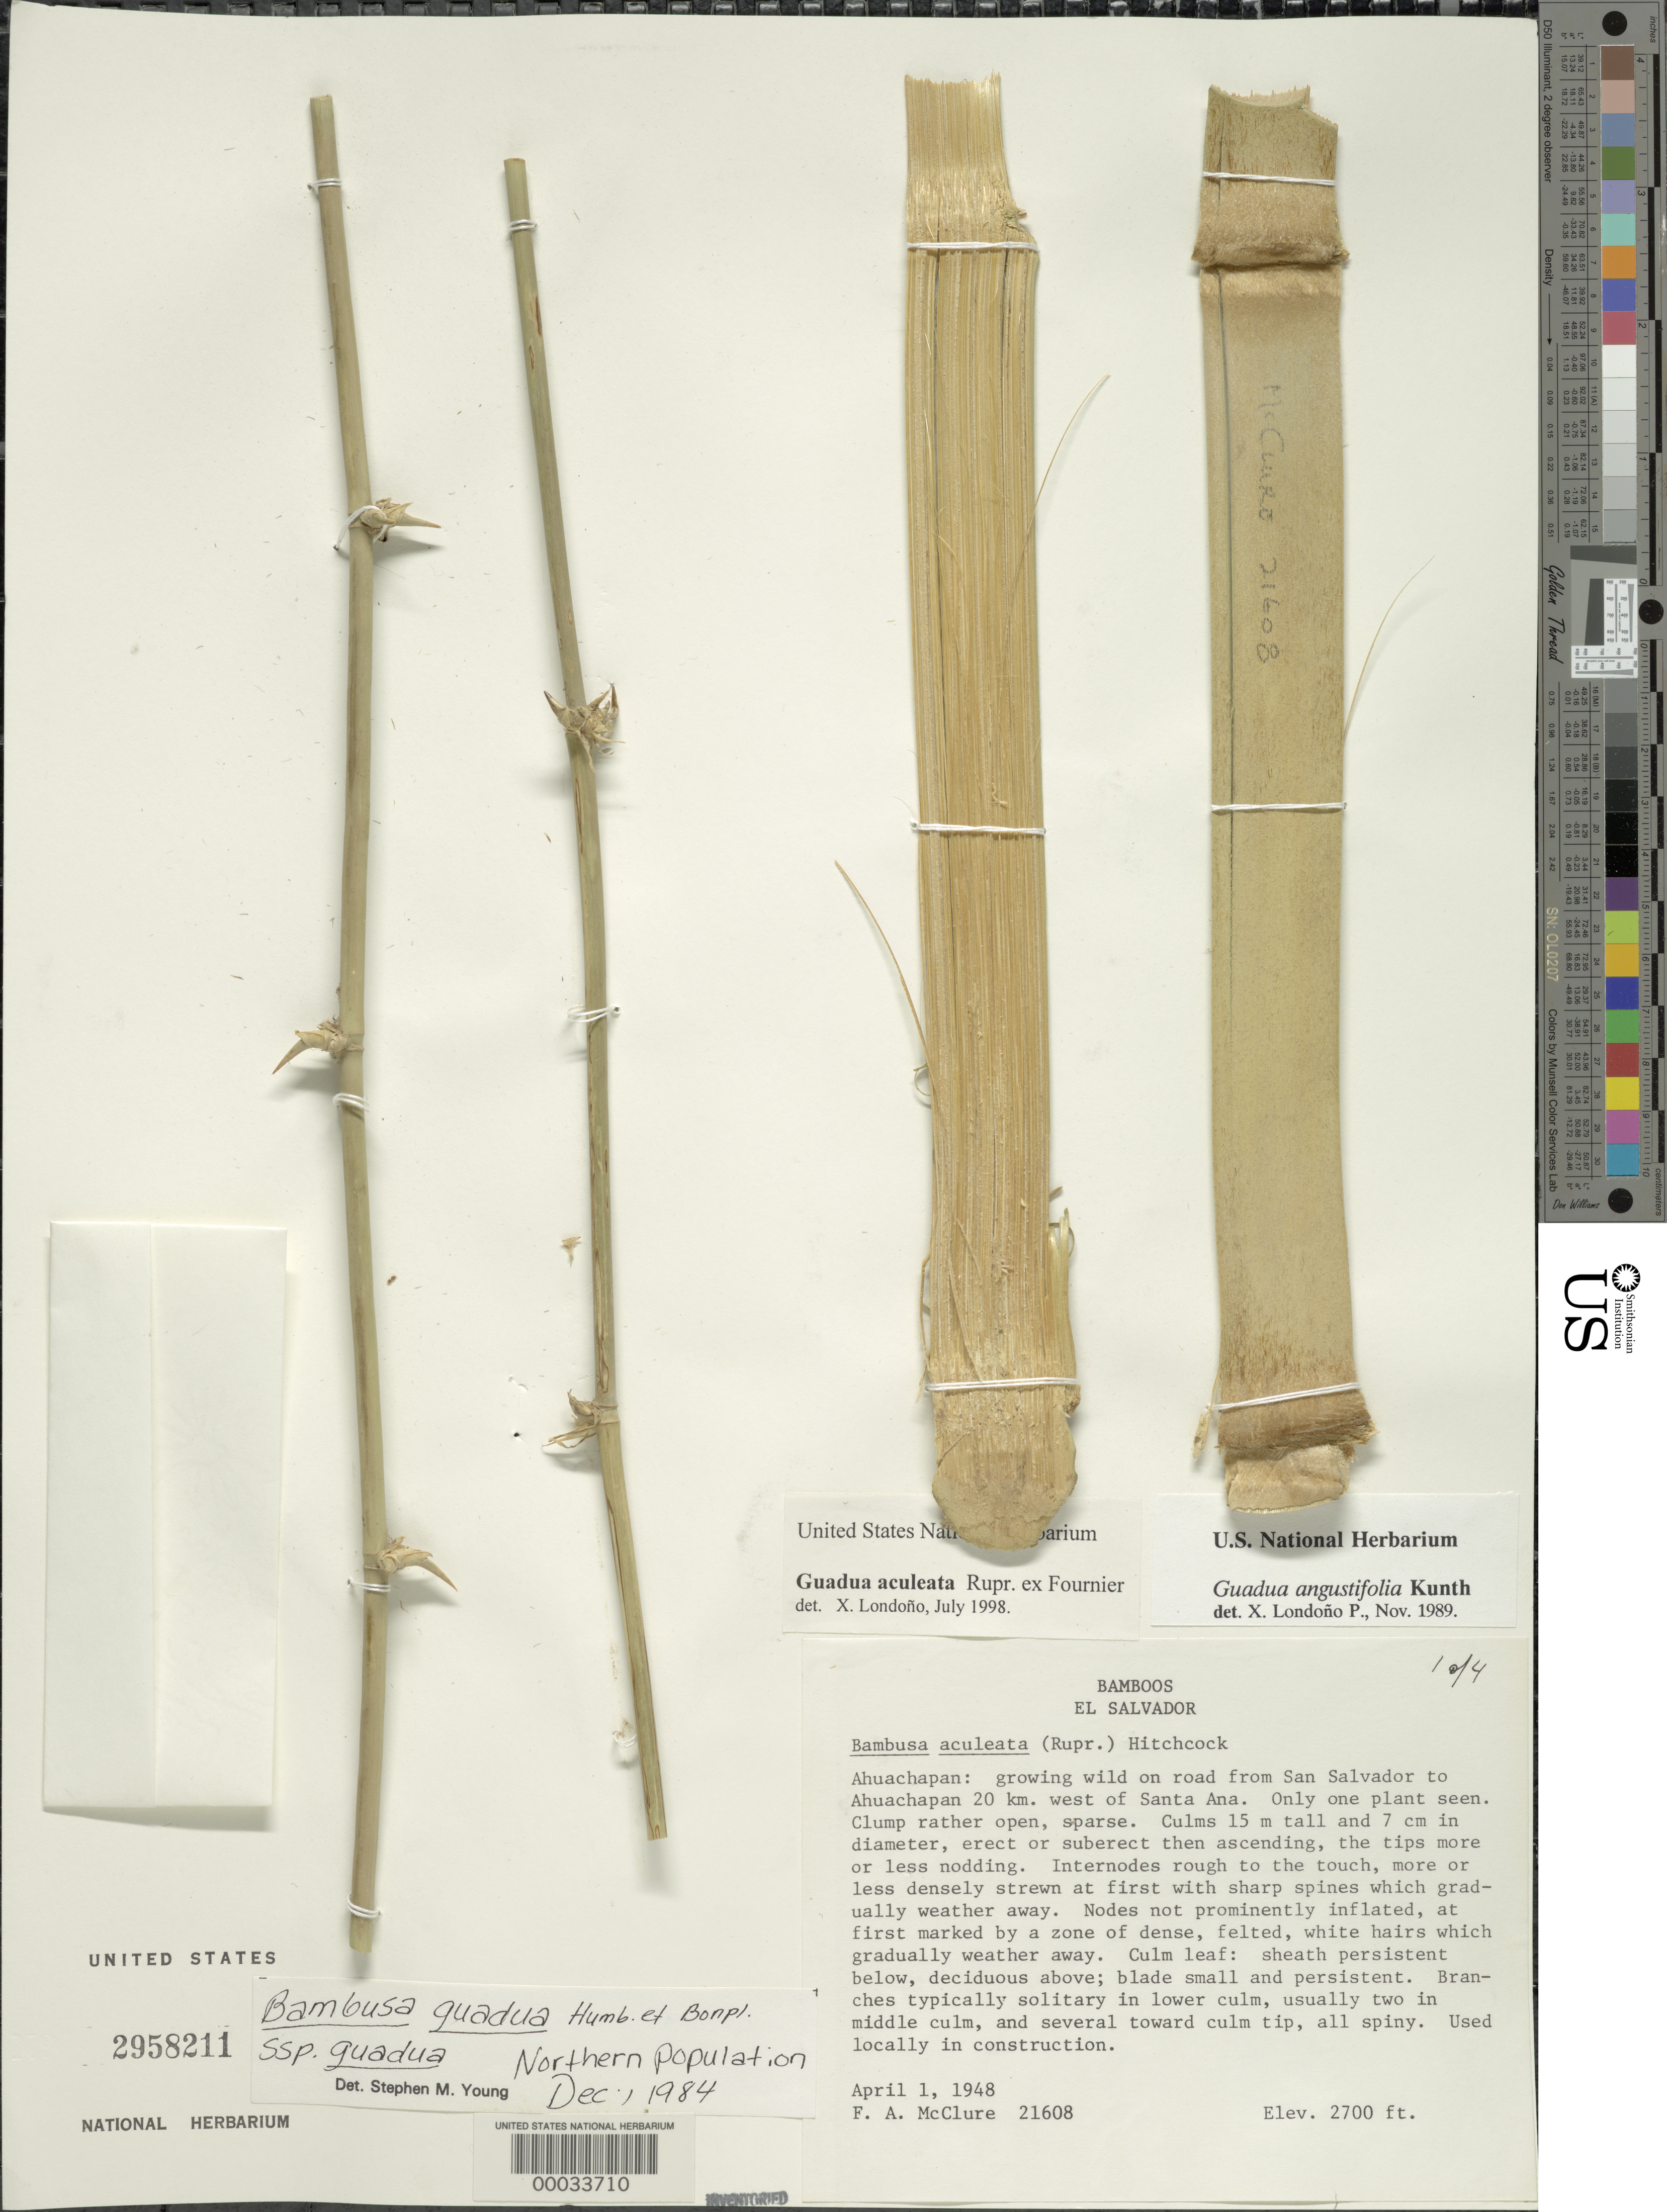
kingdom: Plantae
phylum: Tracheophyta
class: Liliopsida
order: Poales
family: Poaceae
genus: Guadua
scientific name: Guadua aculeata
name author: Rupr. ex E. Fourn.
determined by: Londoño, X., (TULV), Jardin Botanico "Juan Maria Cespedes"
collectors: F. A. McClure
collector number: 21608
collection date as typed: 01 Apr 1948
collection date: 1948-04-01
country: El Salvador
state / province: Ahuachapán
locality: Ahuachapan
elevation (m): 824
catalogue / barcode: US 2958211